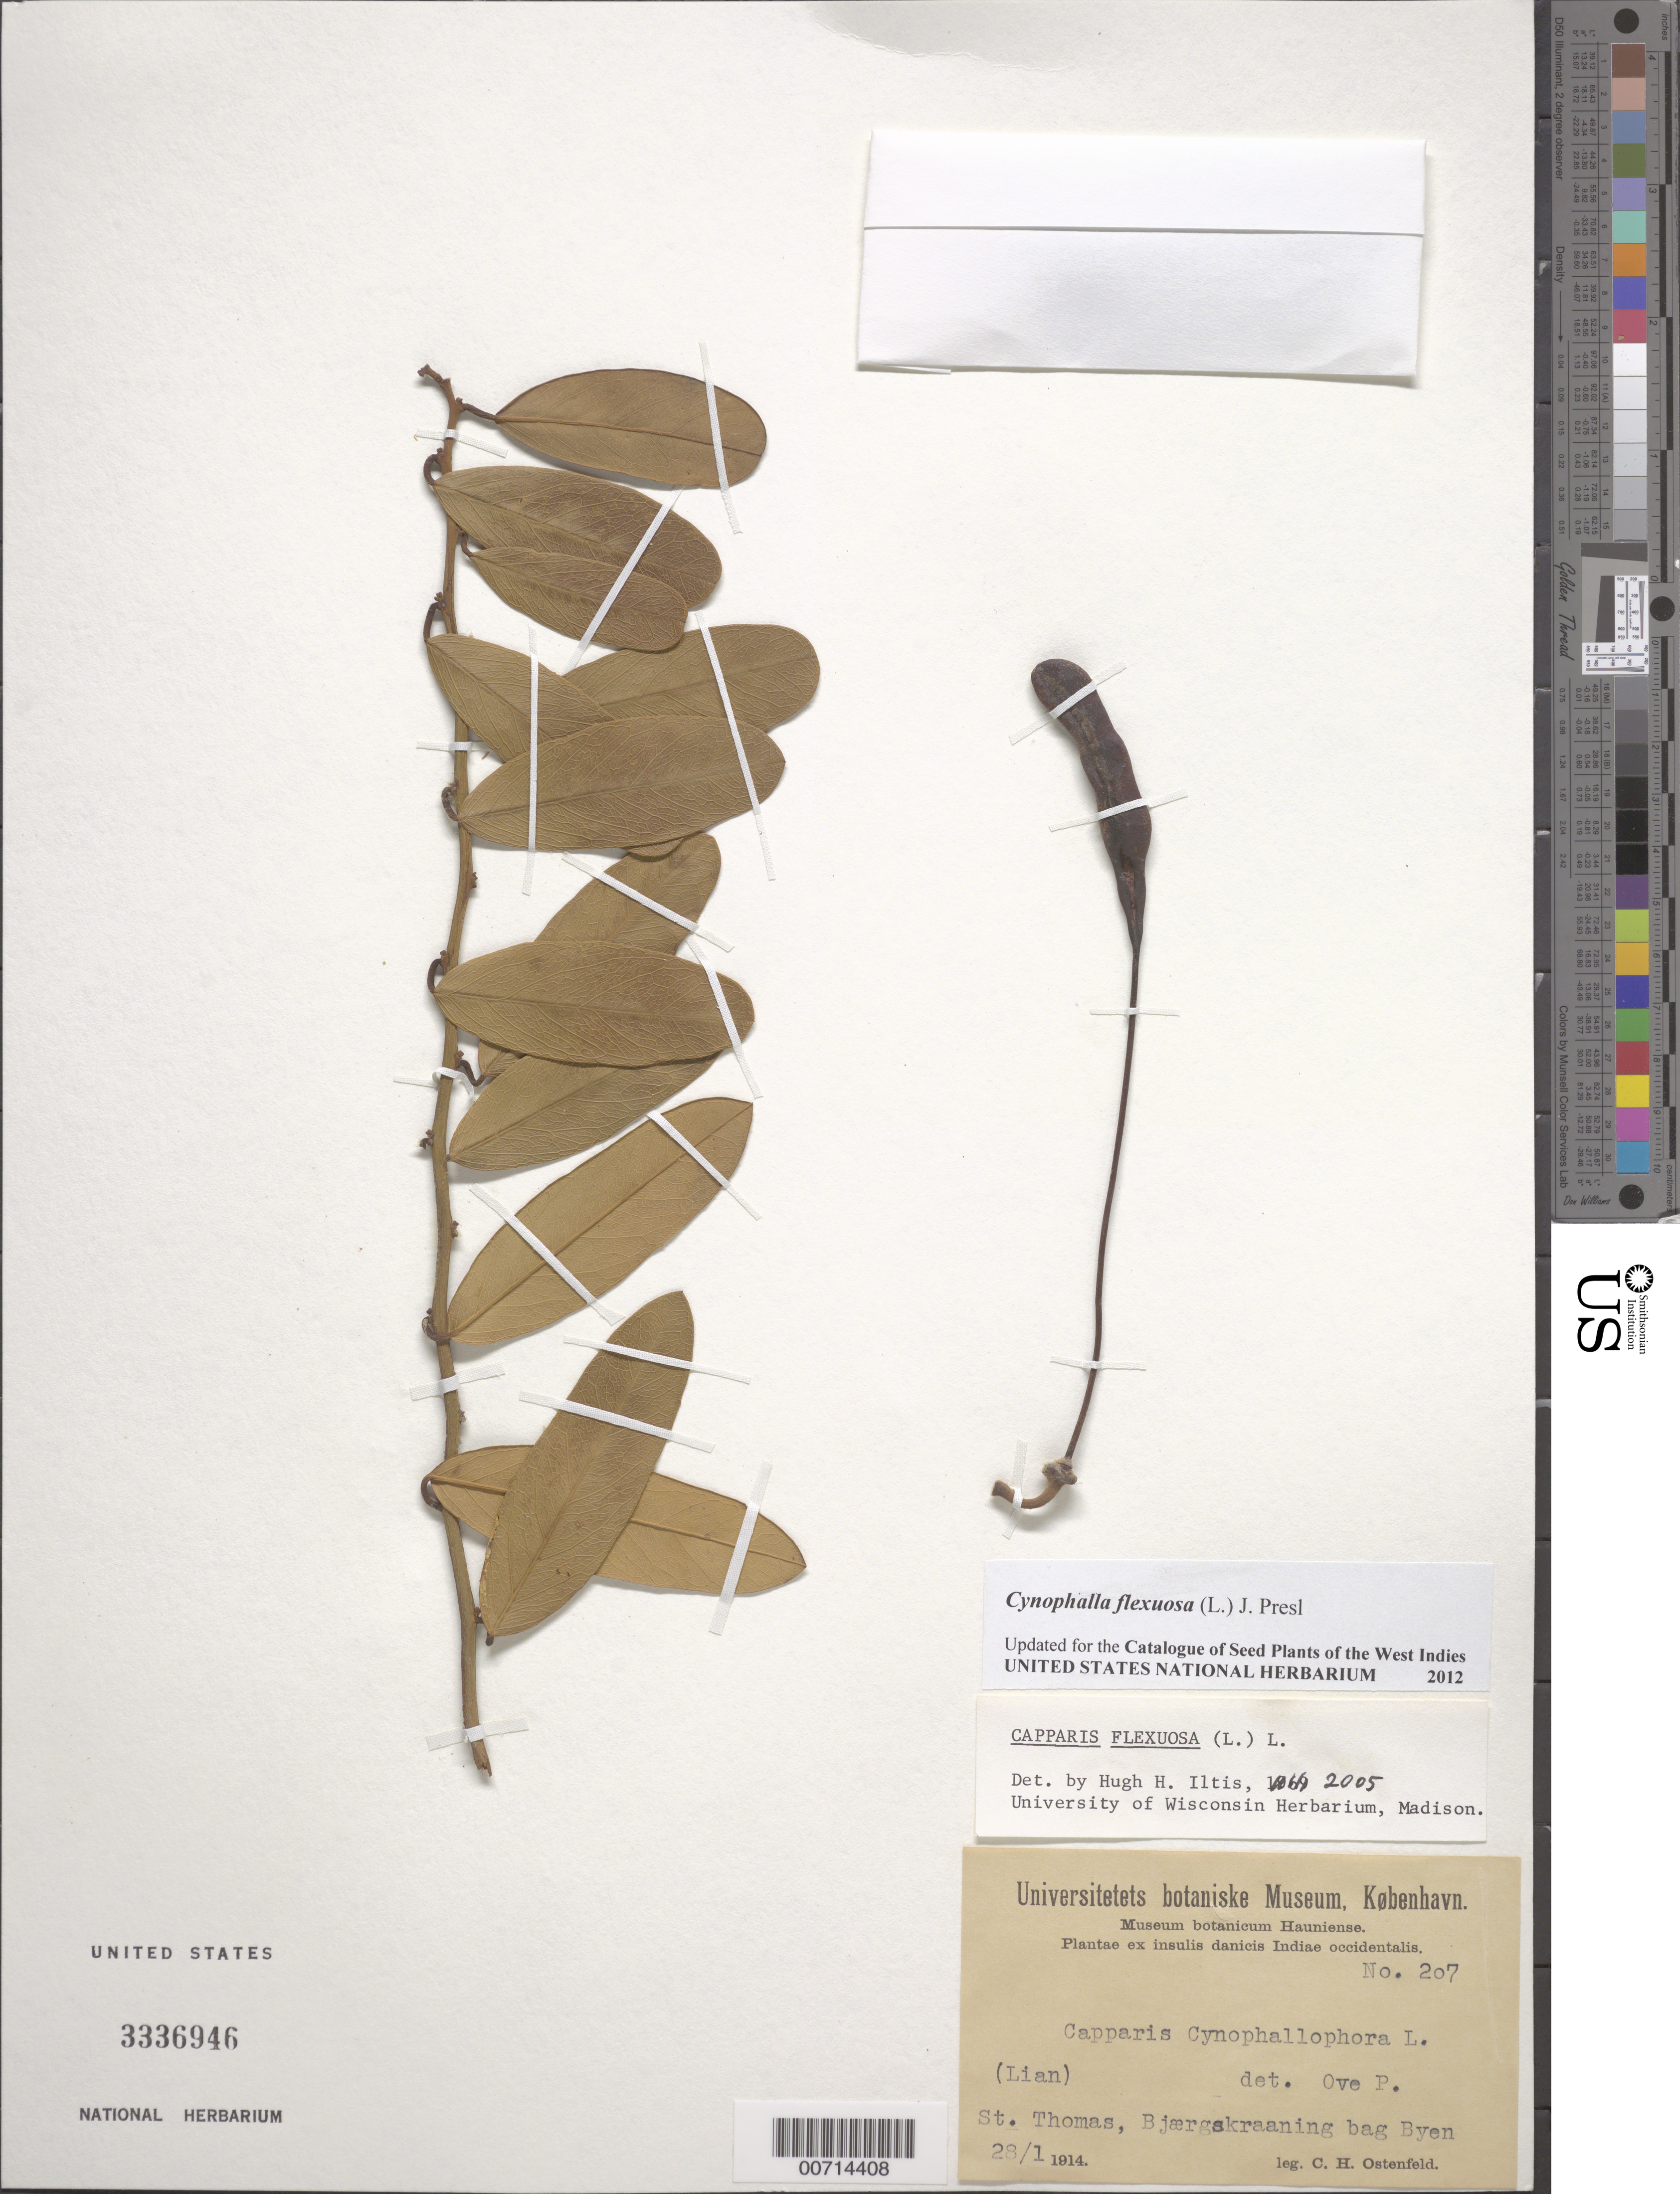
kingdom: Plantae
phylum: Tracheophyta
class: Magnoliopsida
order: Brassicales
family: Capparaceae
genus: Quadrella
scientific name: Quadrella cynophallophora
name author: (L.) Hutch.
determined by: Ove, P.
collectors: C. Ostenfeld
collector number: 207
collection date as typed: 28 Jan 1914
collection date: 1914-01-28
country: U.S. Virgin Islands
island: St. Thomas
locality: Bjaergskraaning bag Byen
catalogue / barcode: US 3336946